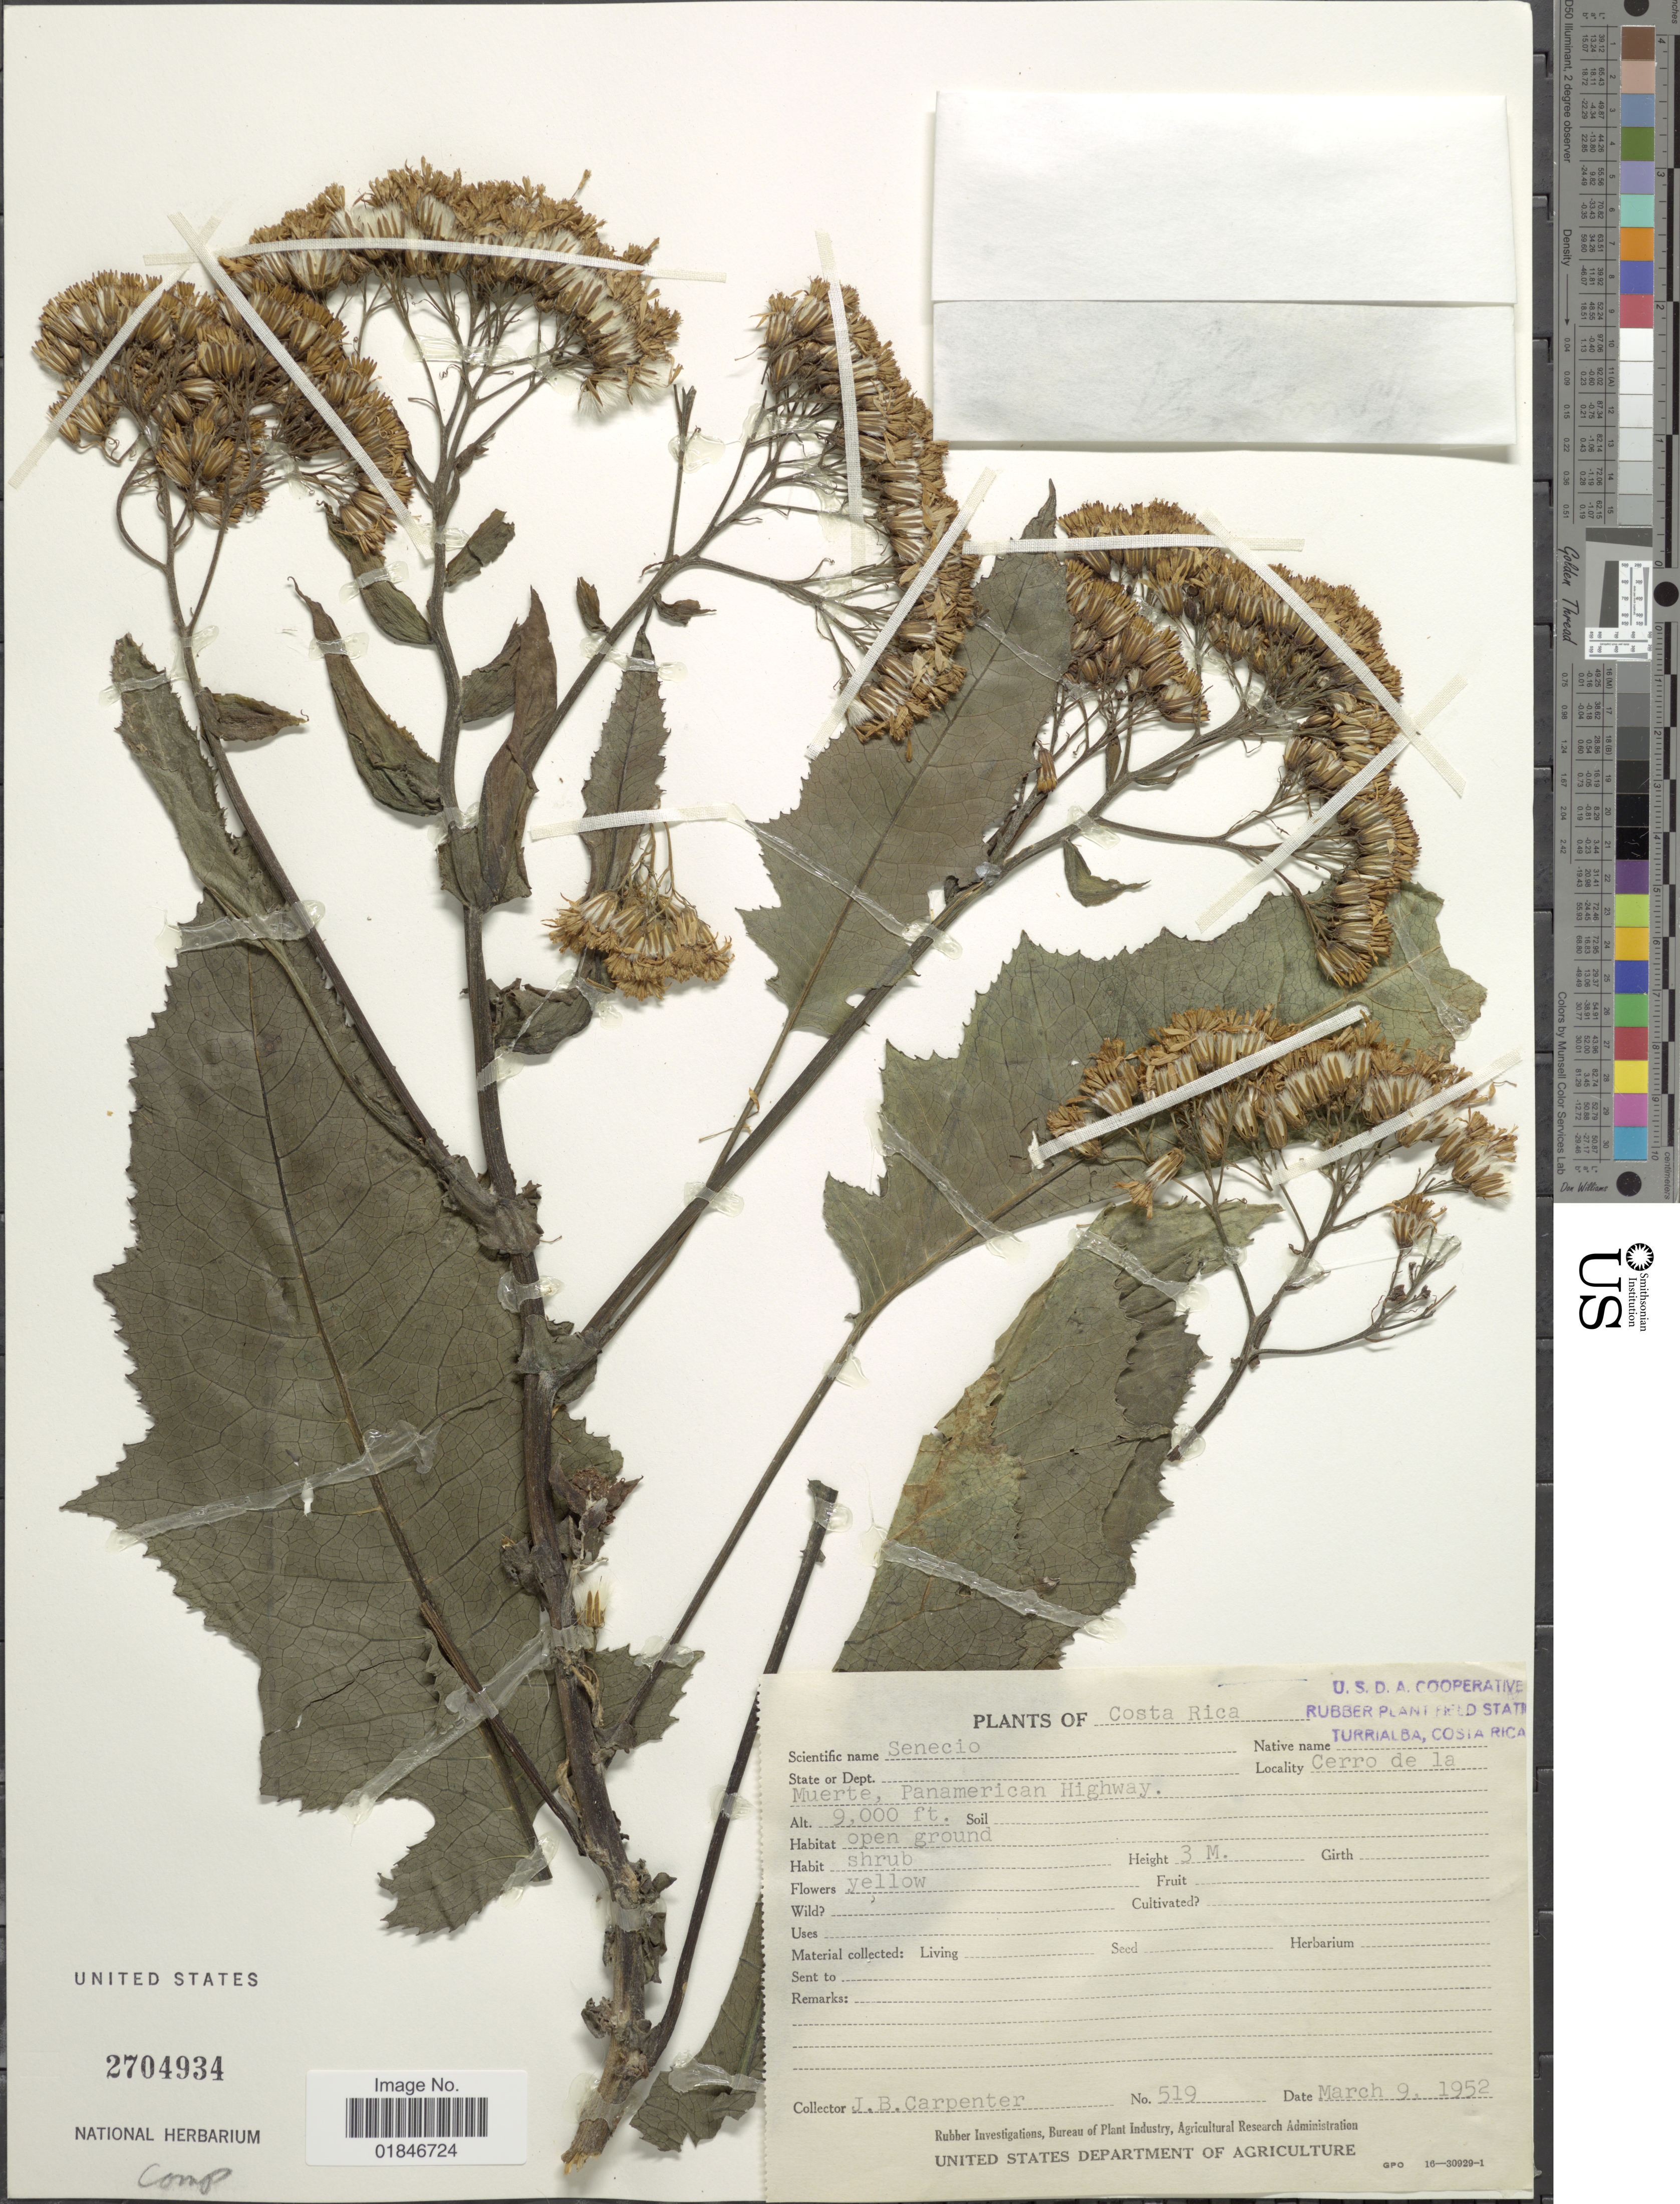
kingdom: Plantae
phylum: Tracheophyta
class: Magnoliopsida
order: Asterales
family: Asteraceae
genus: Jessea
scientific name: Jessea multivenia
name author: (Benth.) H. Rob. & Cuatrec.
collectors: J. Carpenter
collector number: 519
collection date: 1952-03-09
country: Costa Rica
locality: State or Dept. Muerte, Panamerican Highway, Cerro de la.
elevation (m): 2743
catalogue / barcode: US 2704934